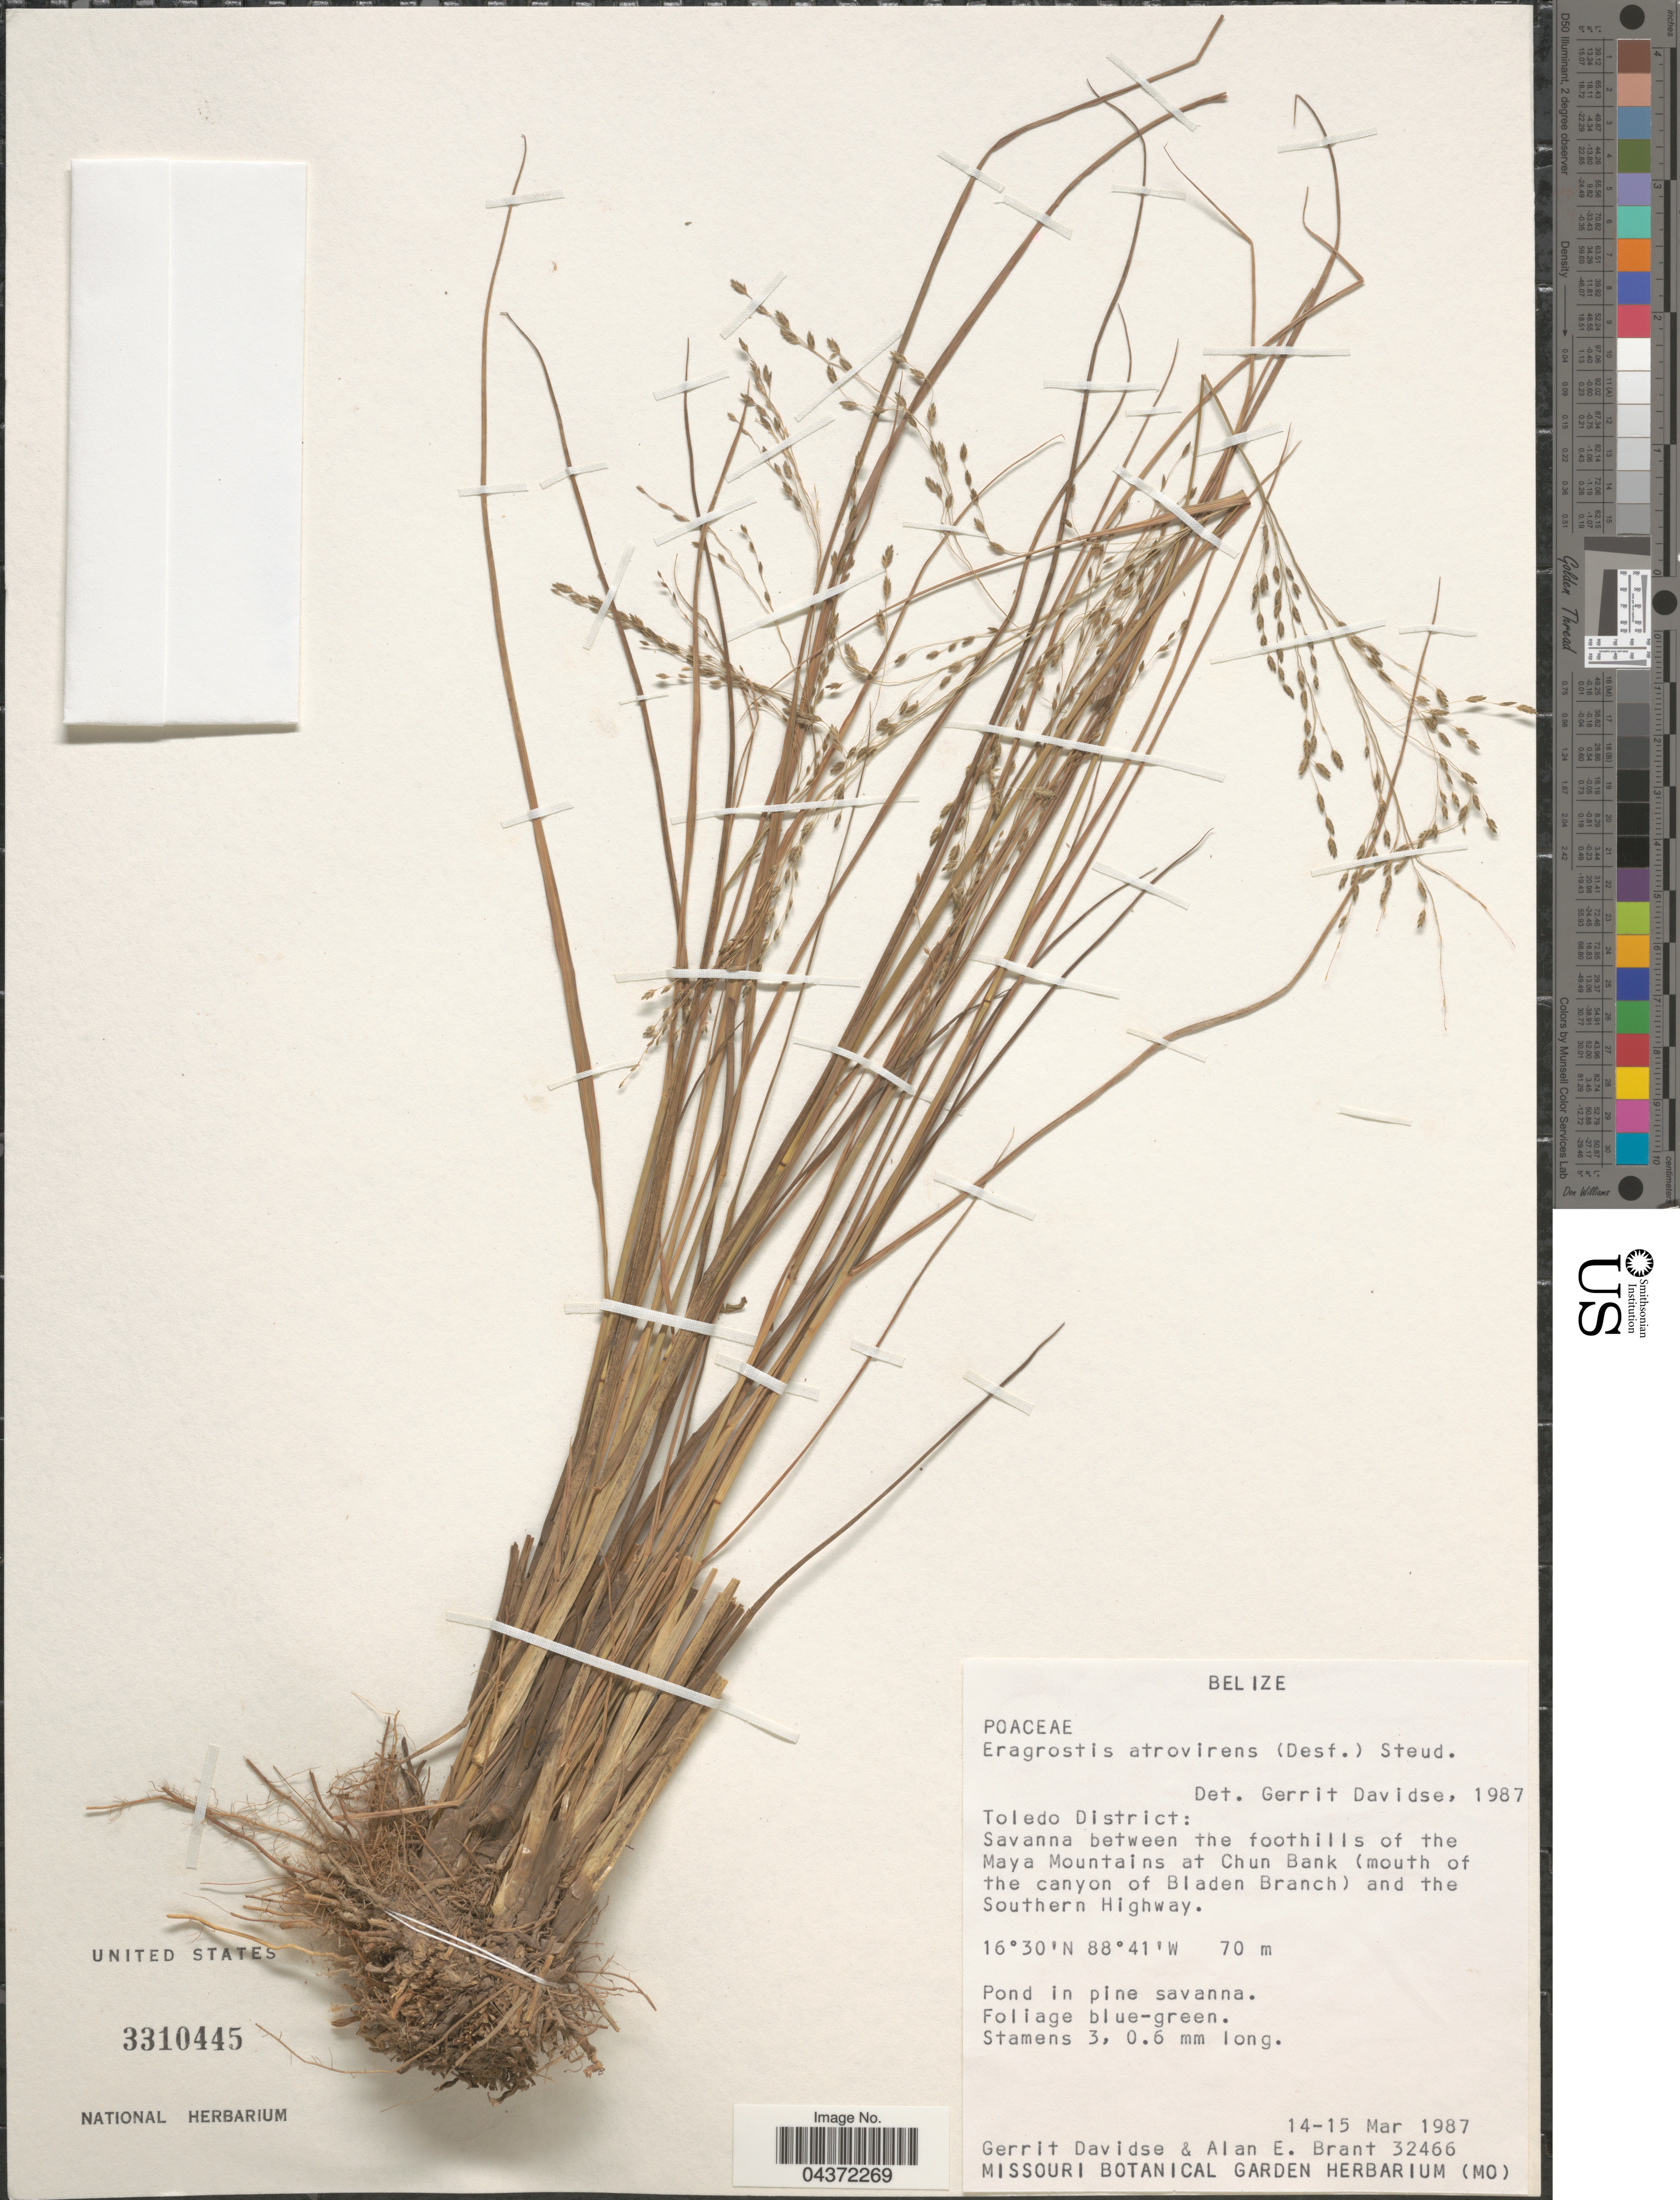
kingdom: Plantae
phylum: Tracheophyta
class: Liliopsida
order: Poales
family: Poaceae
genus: Eragrostis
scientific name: Eragrostis atrovirens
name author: Lange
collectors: G. Davidse & A. Brant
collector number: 32466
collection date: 1987-03-14/1987-03-15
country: Belize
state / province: Toledo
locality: Toledo District: Savanna between the foothills of the Maya Mountains at Chun Bank (mouth of the canyon of Bladen Branch) and the Southern Highway.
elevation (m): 70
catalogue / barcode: US 3310445